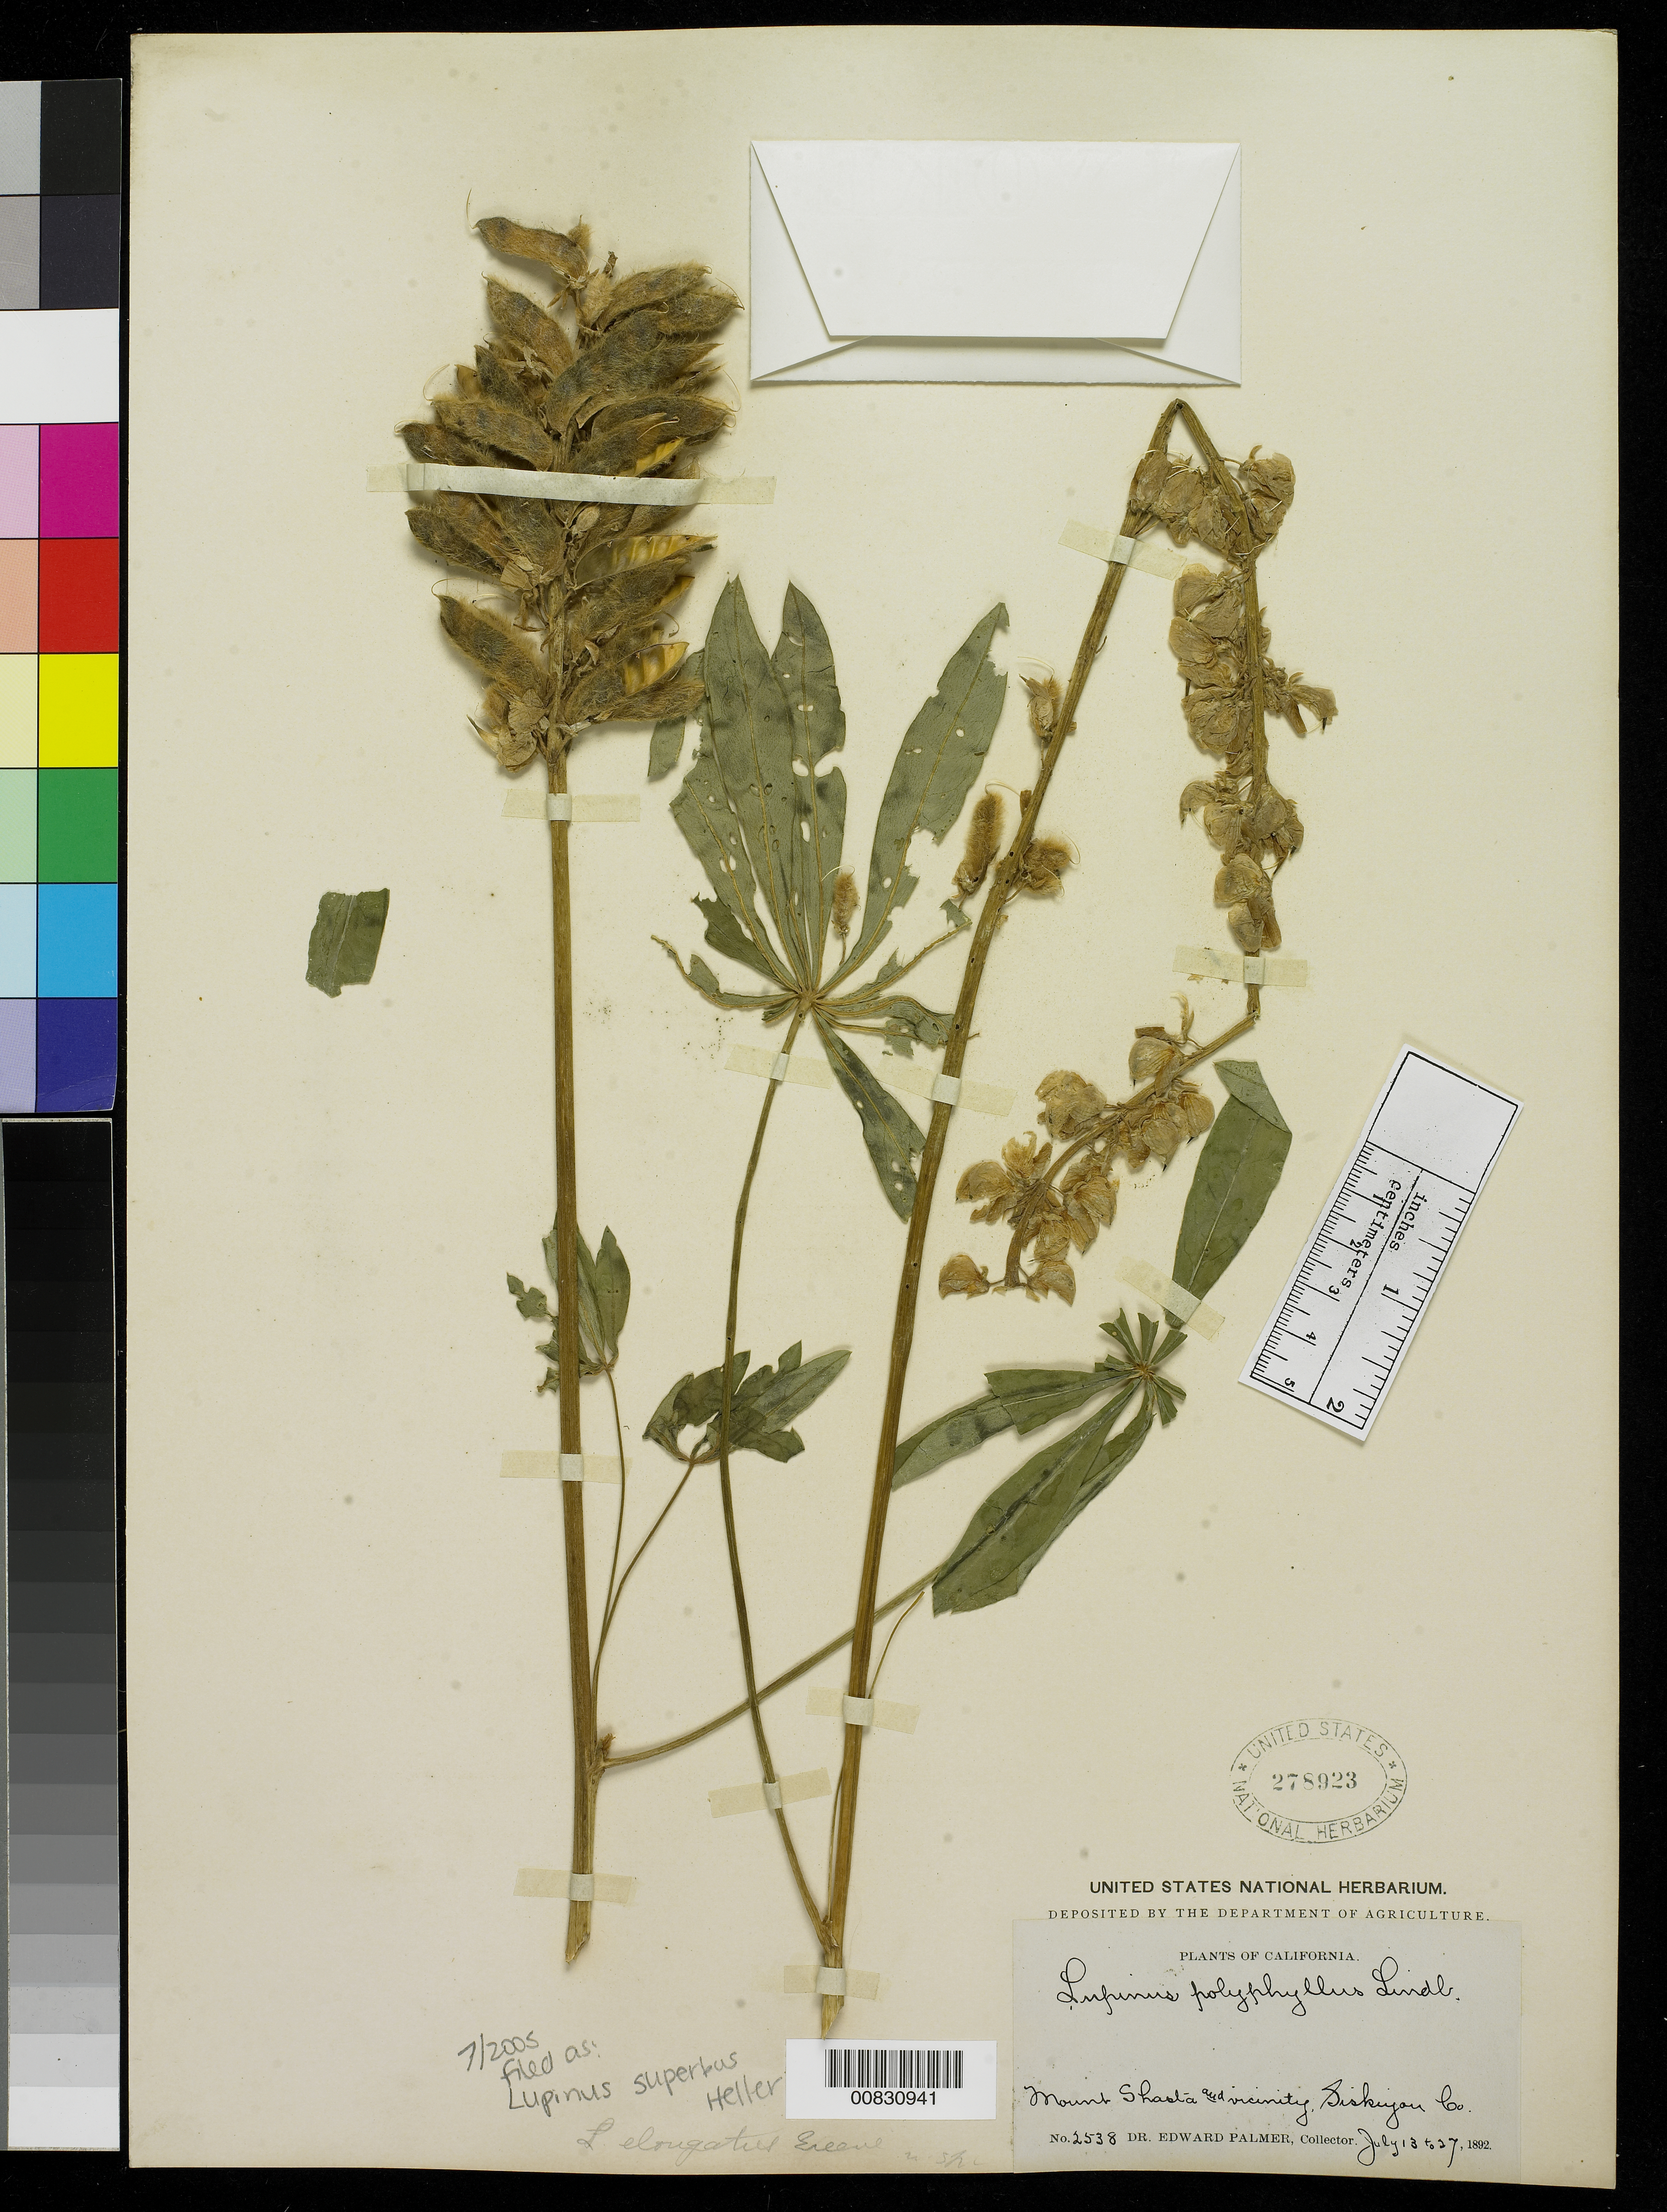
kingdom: Plantae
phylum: Tracheophyta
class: Magnoliopsida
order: Fabales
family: Fabaceae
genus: Lupinus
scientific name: Lupinus superbus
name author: A. Heller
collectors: E. Palmer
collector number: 2538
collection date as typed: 13 Jul 1892 to 27 Jul 1892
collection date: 1892-07-13/1892-07-27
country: United States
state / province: California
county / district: Siskiyou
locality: Mount Shasta and vicinity, Siskiyou County, California.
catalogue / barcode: US 278923